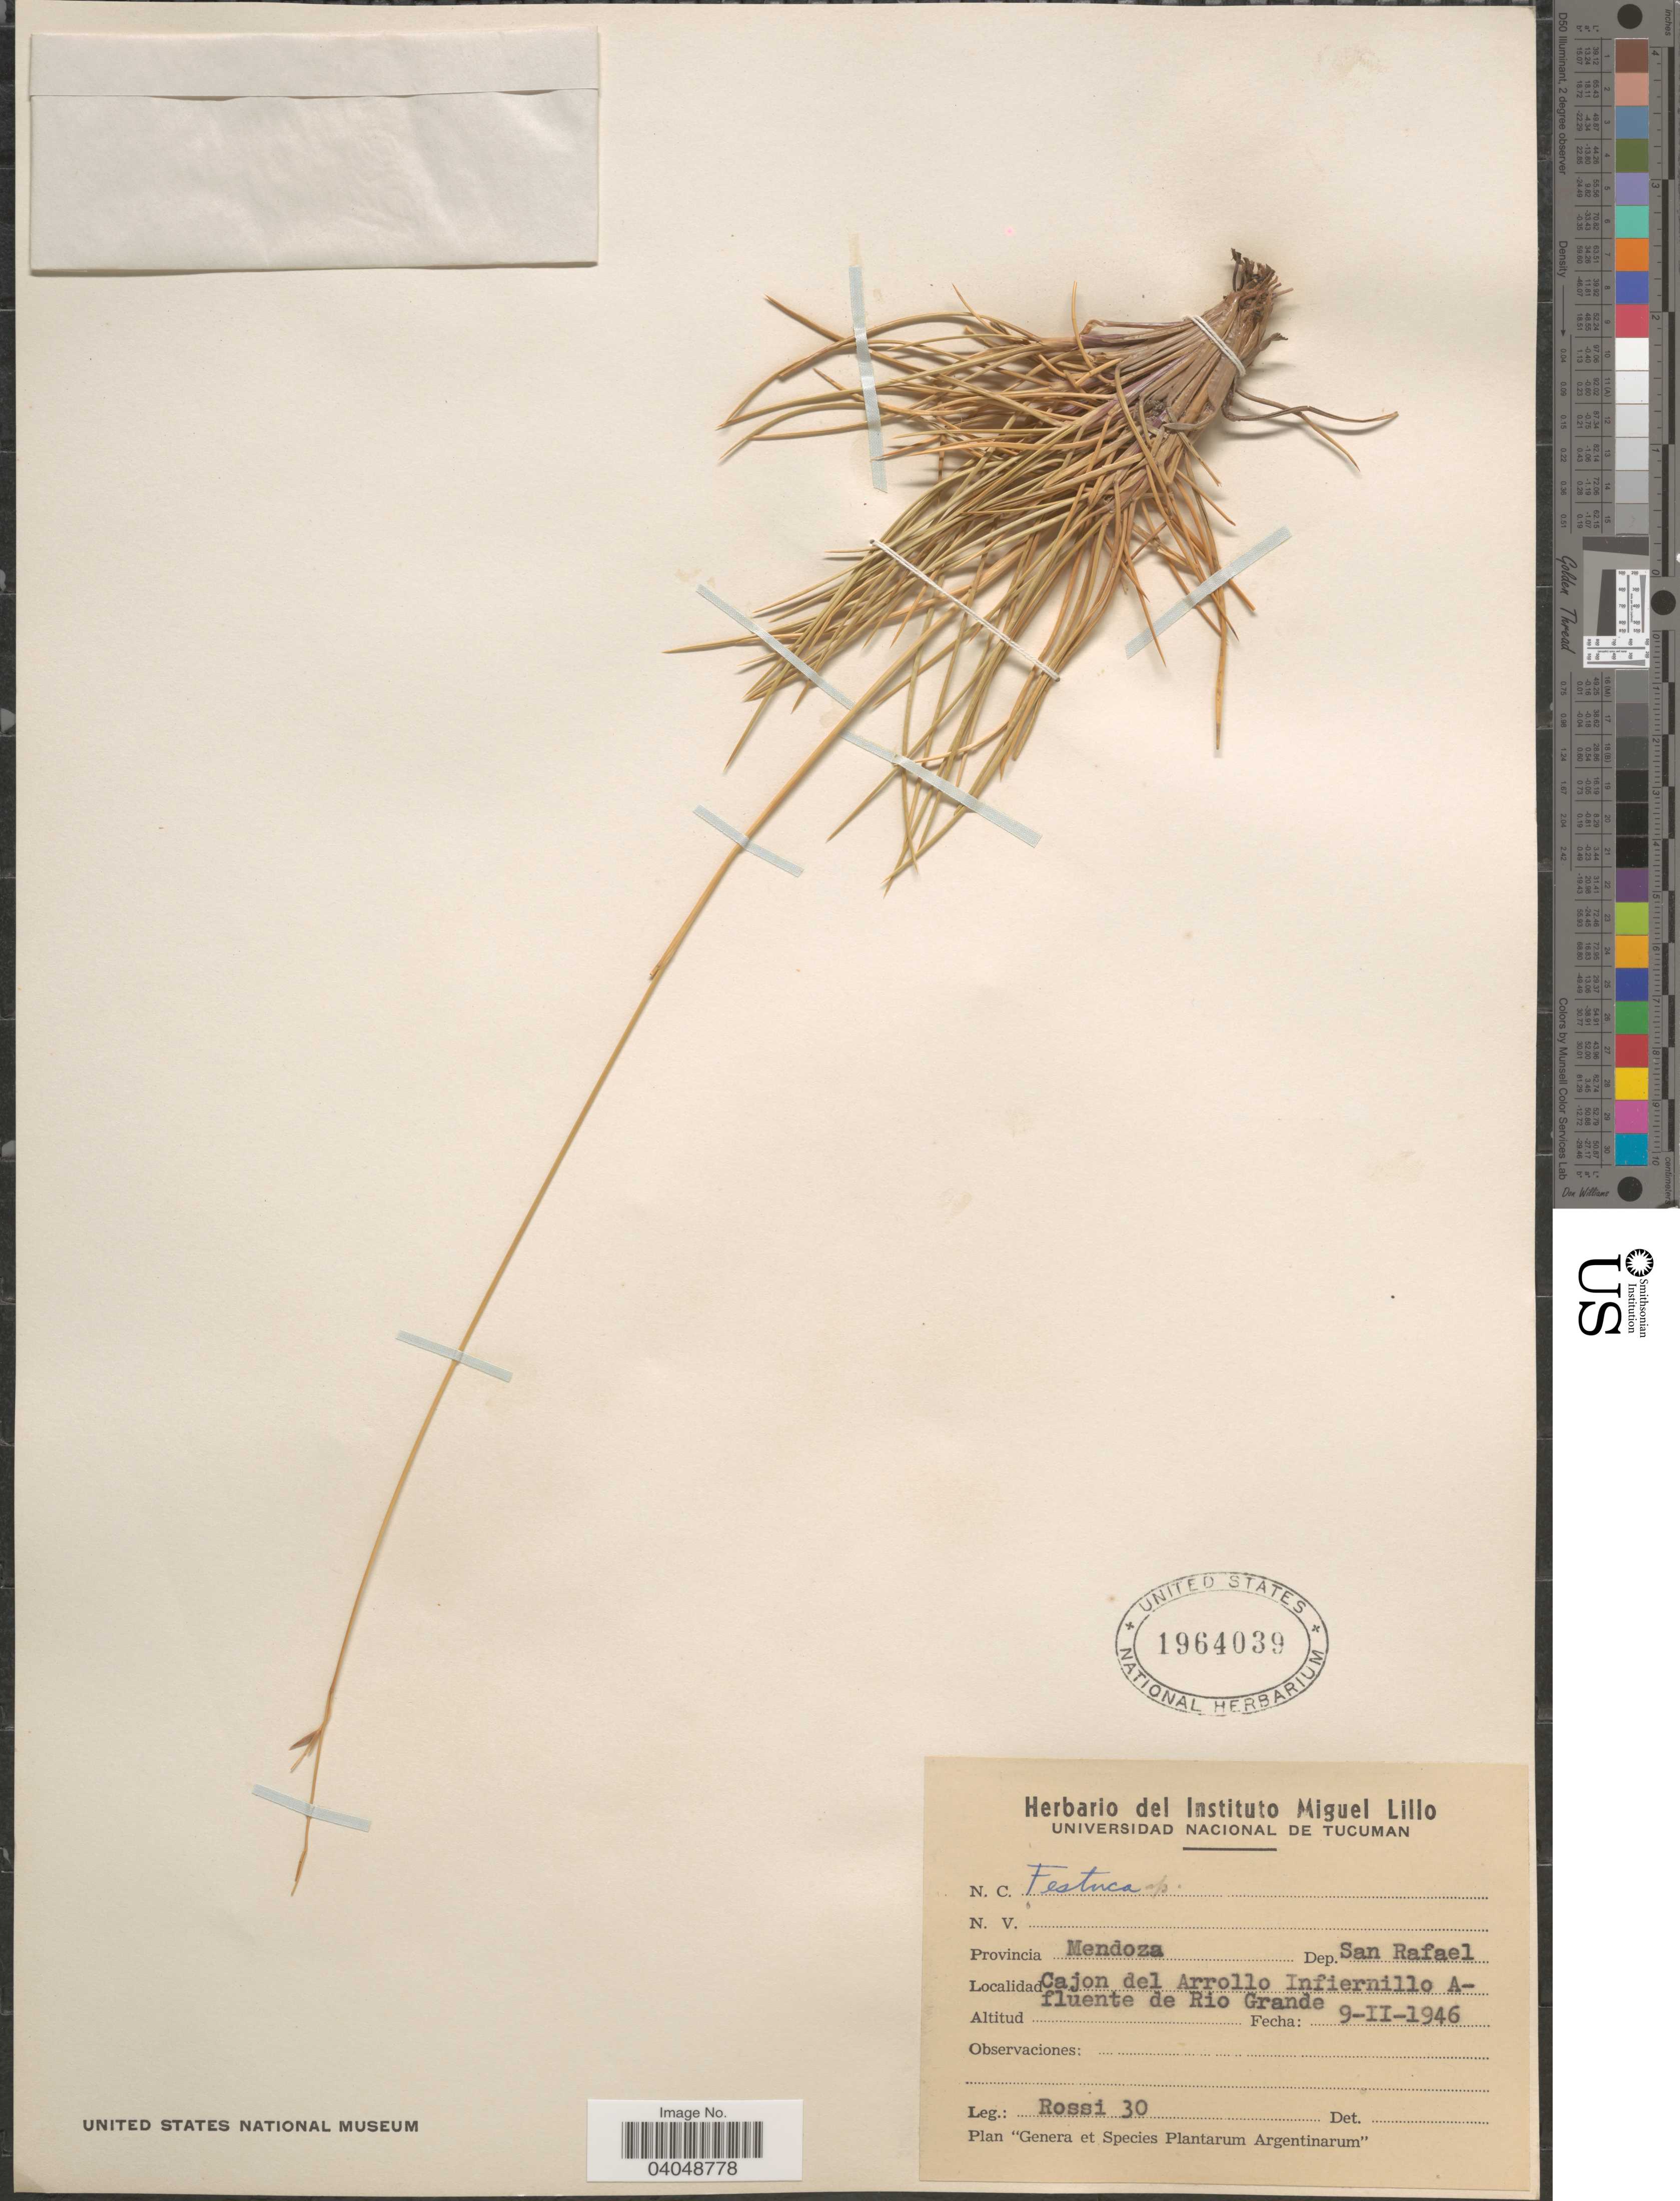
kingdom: Plantae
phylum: Tracheophyta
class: Liliopsida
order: Poales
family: Poaceae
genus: Festuca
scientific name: Festuca sp.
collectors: Rossi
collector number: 30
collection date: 1946-02-09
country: Argentina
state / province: Mendoza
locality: Dep. San Rafael. Cajon del Arrollo Infiernillo Afluente de Rio Grande.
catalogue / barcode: US 1964039